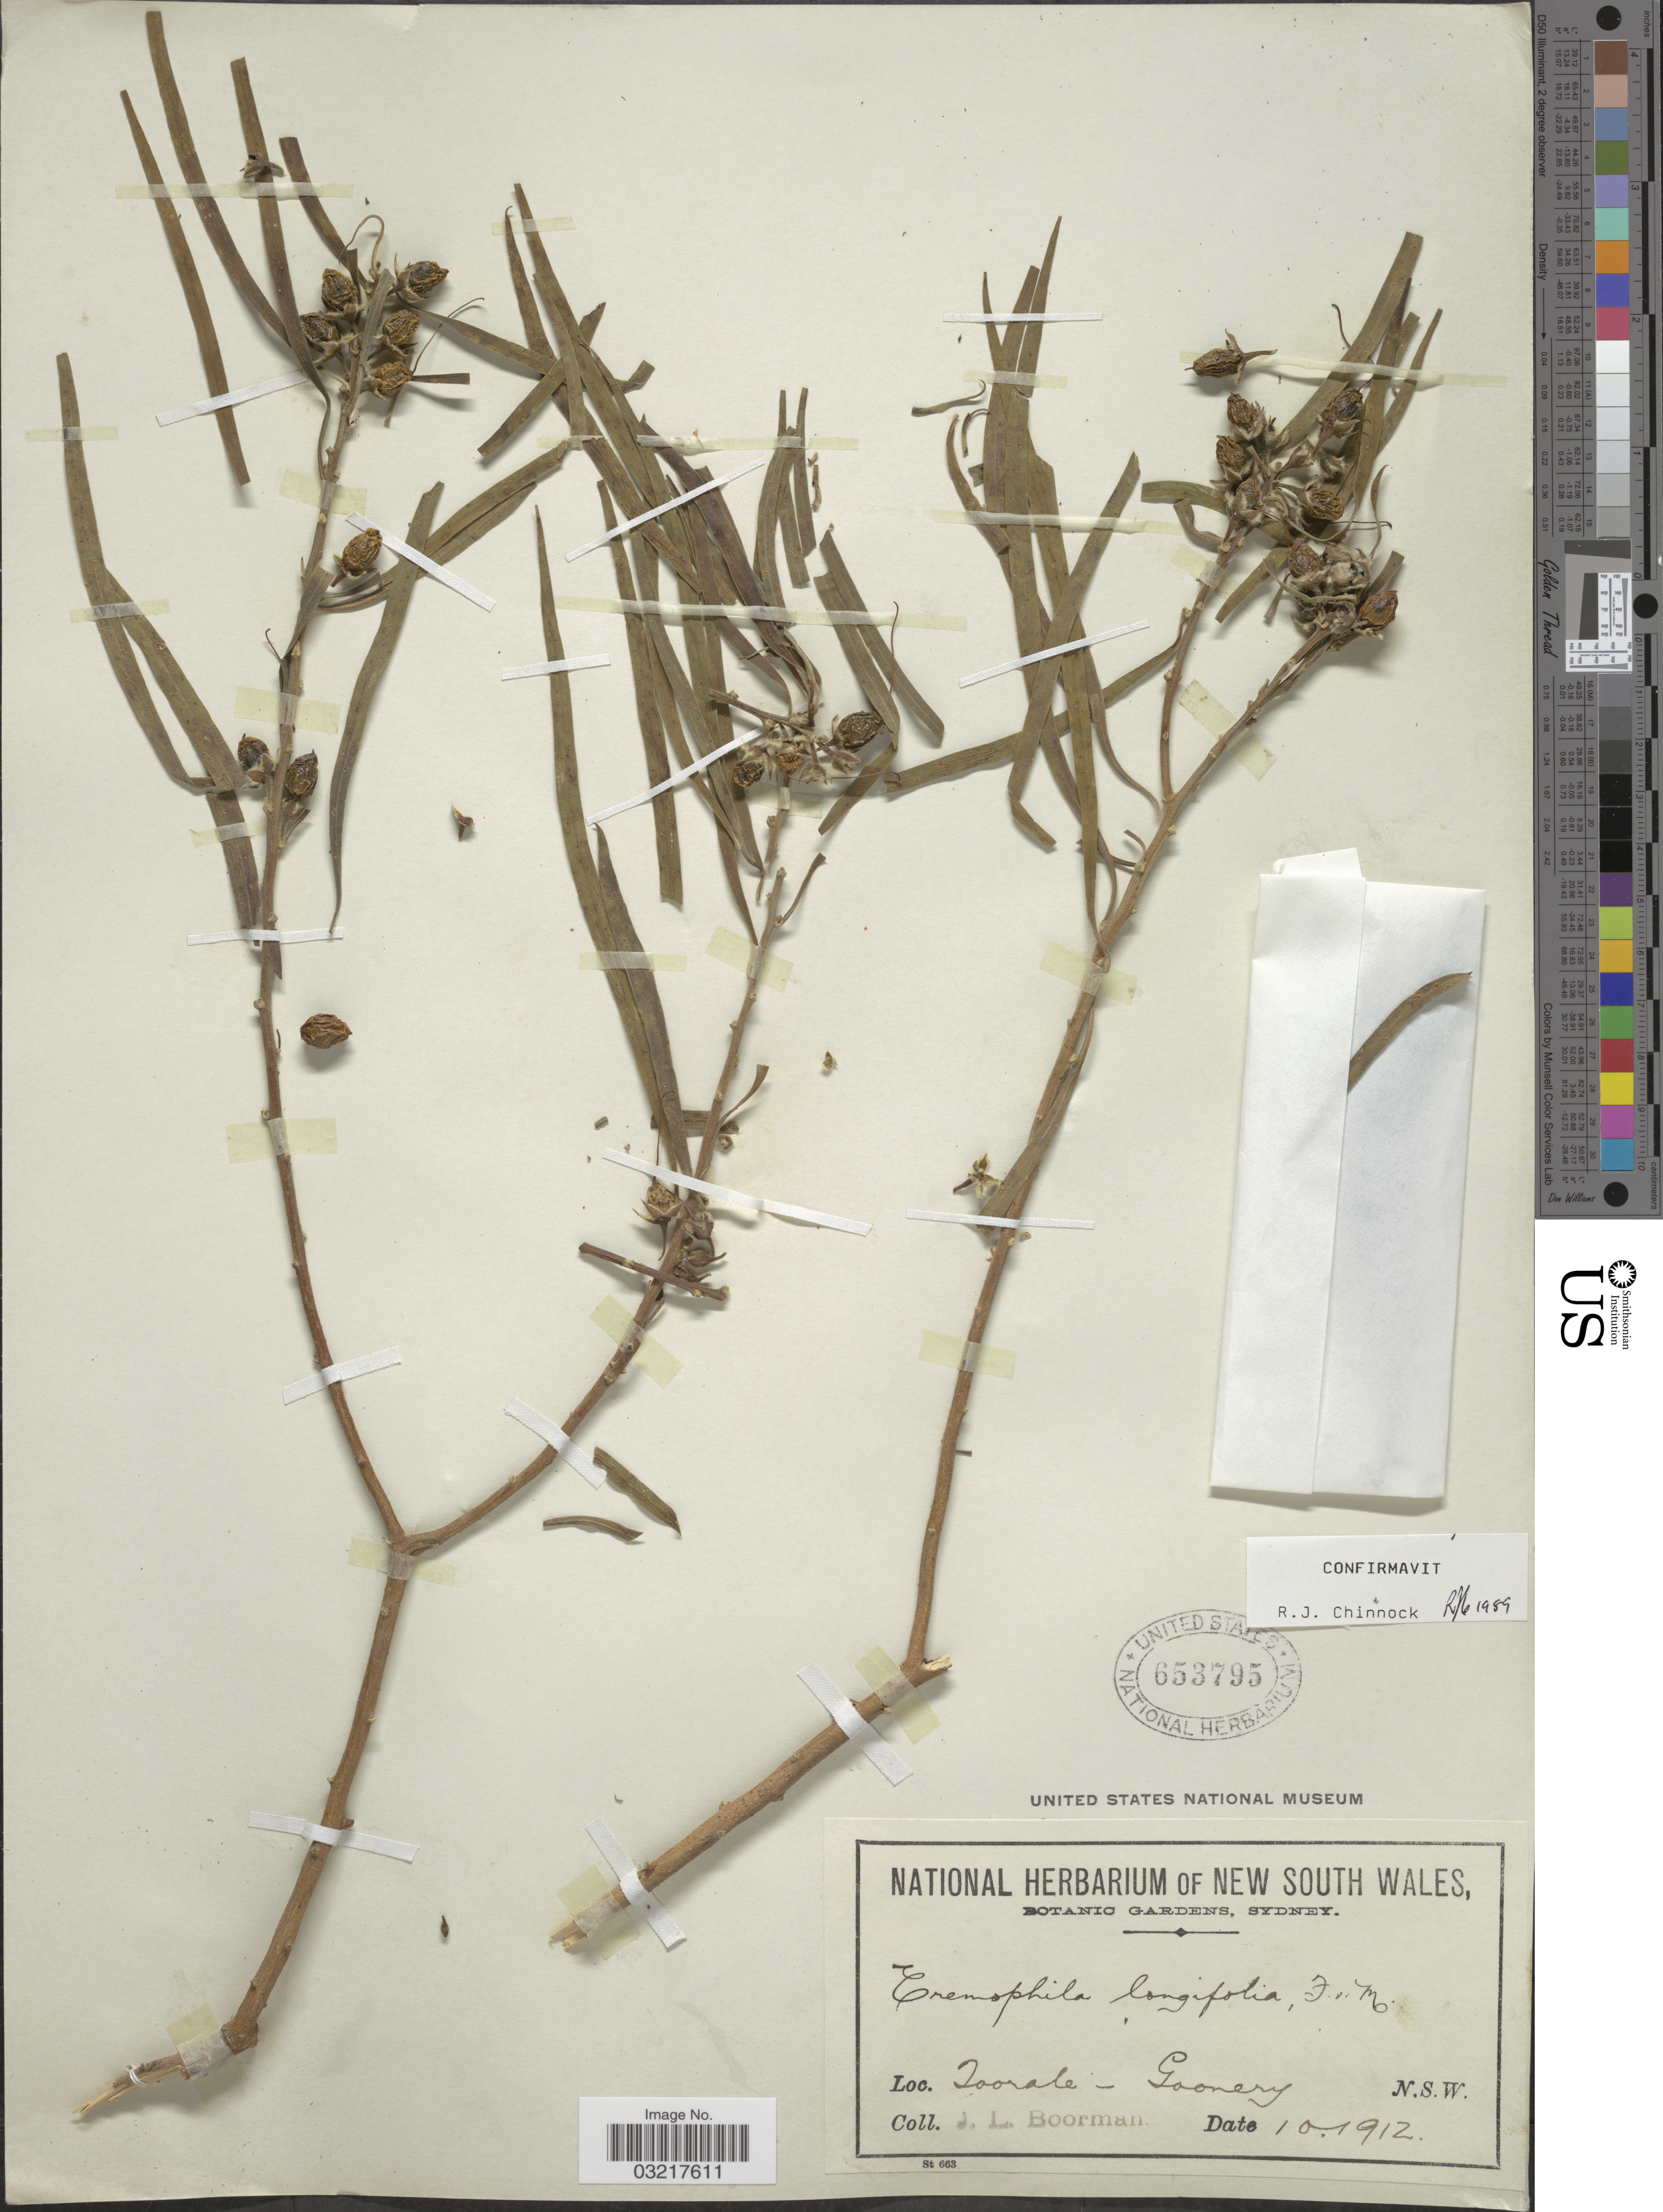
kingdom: Plantae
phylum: Tracheophyta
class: Magnoliopsida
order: Lamiales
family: Scrophulariaceae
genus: Eremophila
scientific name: Eremophila longifolia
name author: (R. Br.) F. Muell.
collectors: J. Boorman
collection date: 1912-10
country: Australia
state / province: New South Wales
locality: Toorale - Goonery. N.S.W.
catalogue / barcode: US 653795